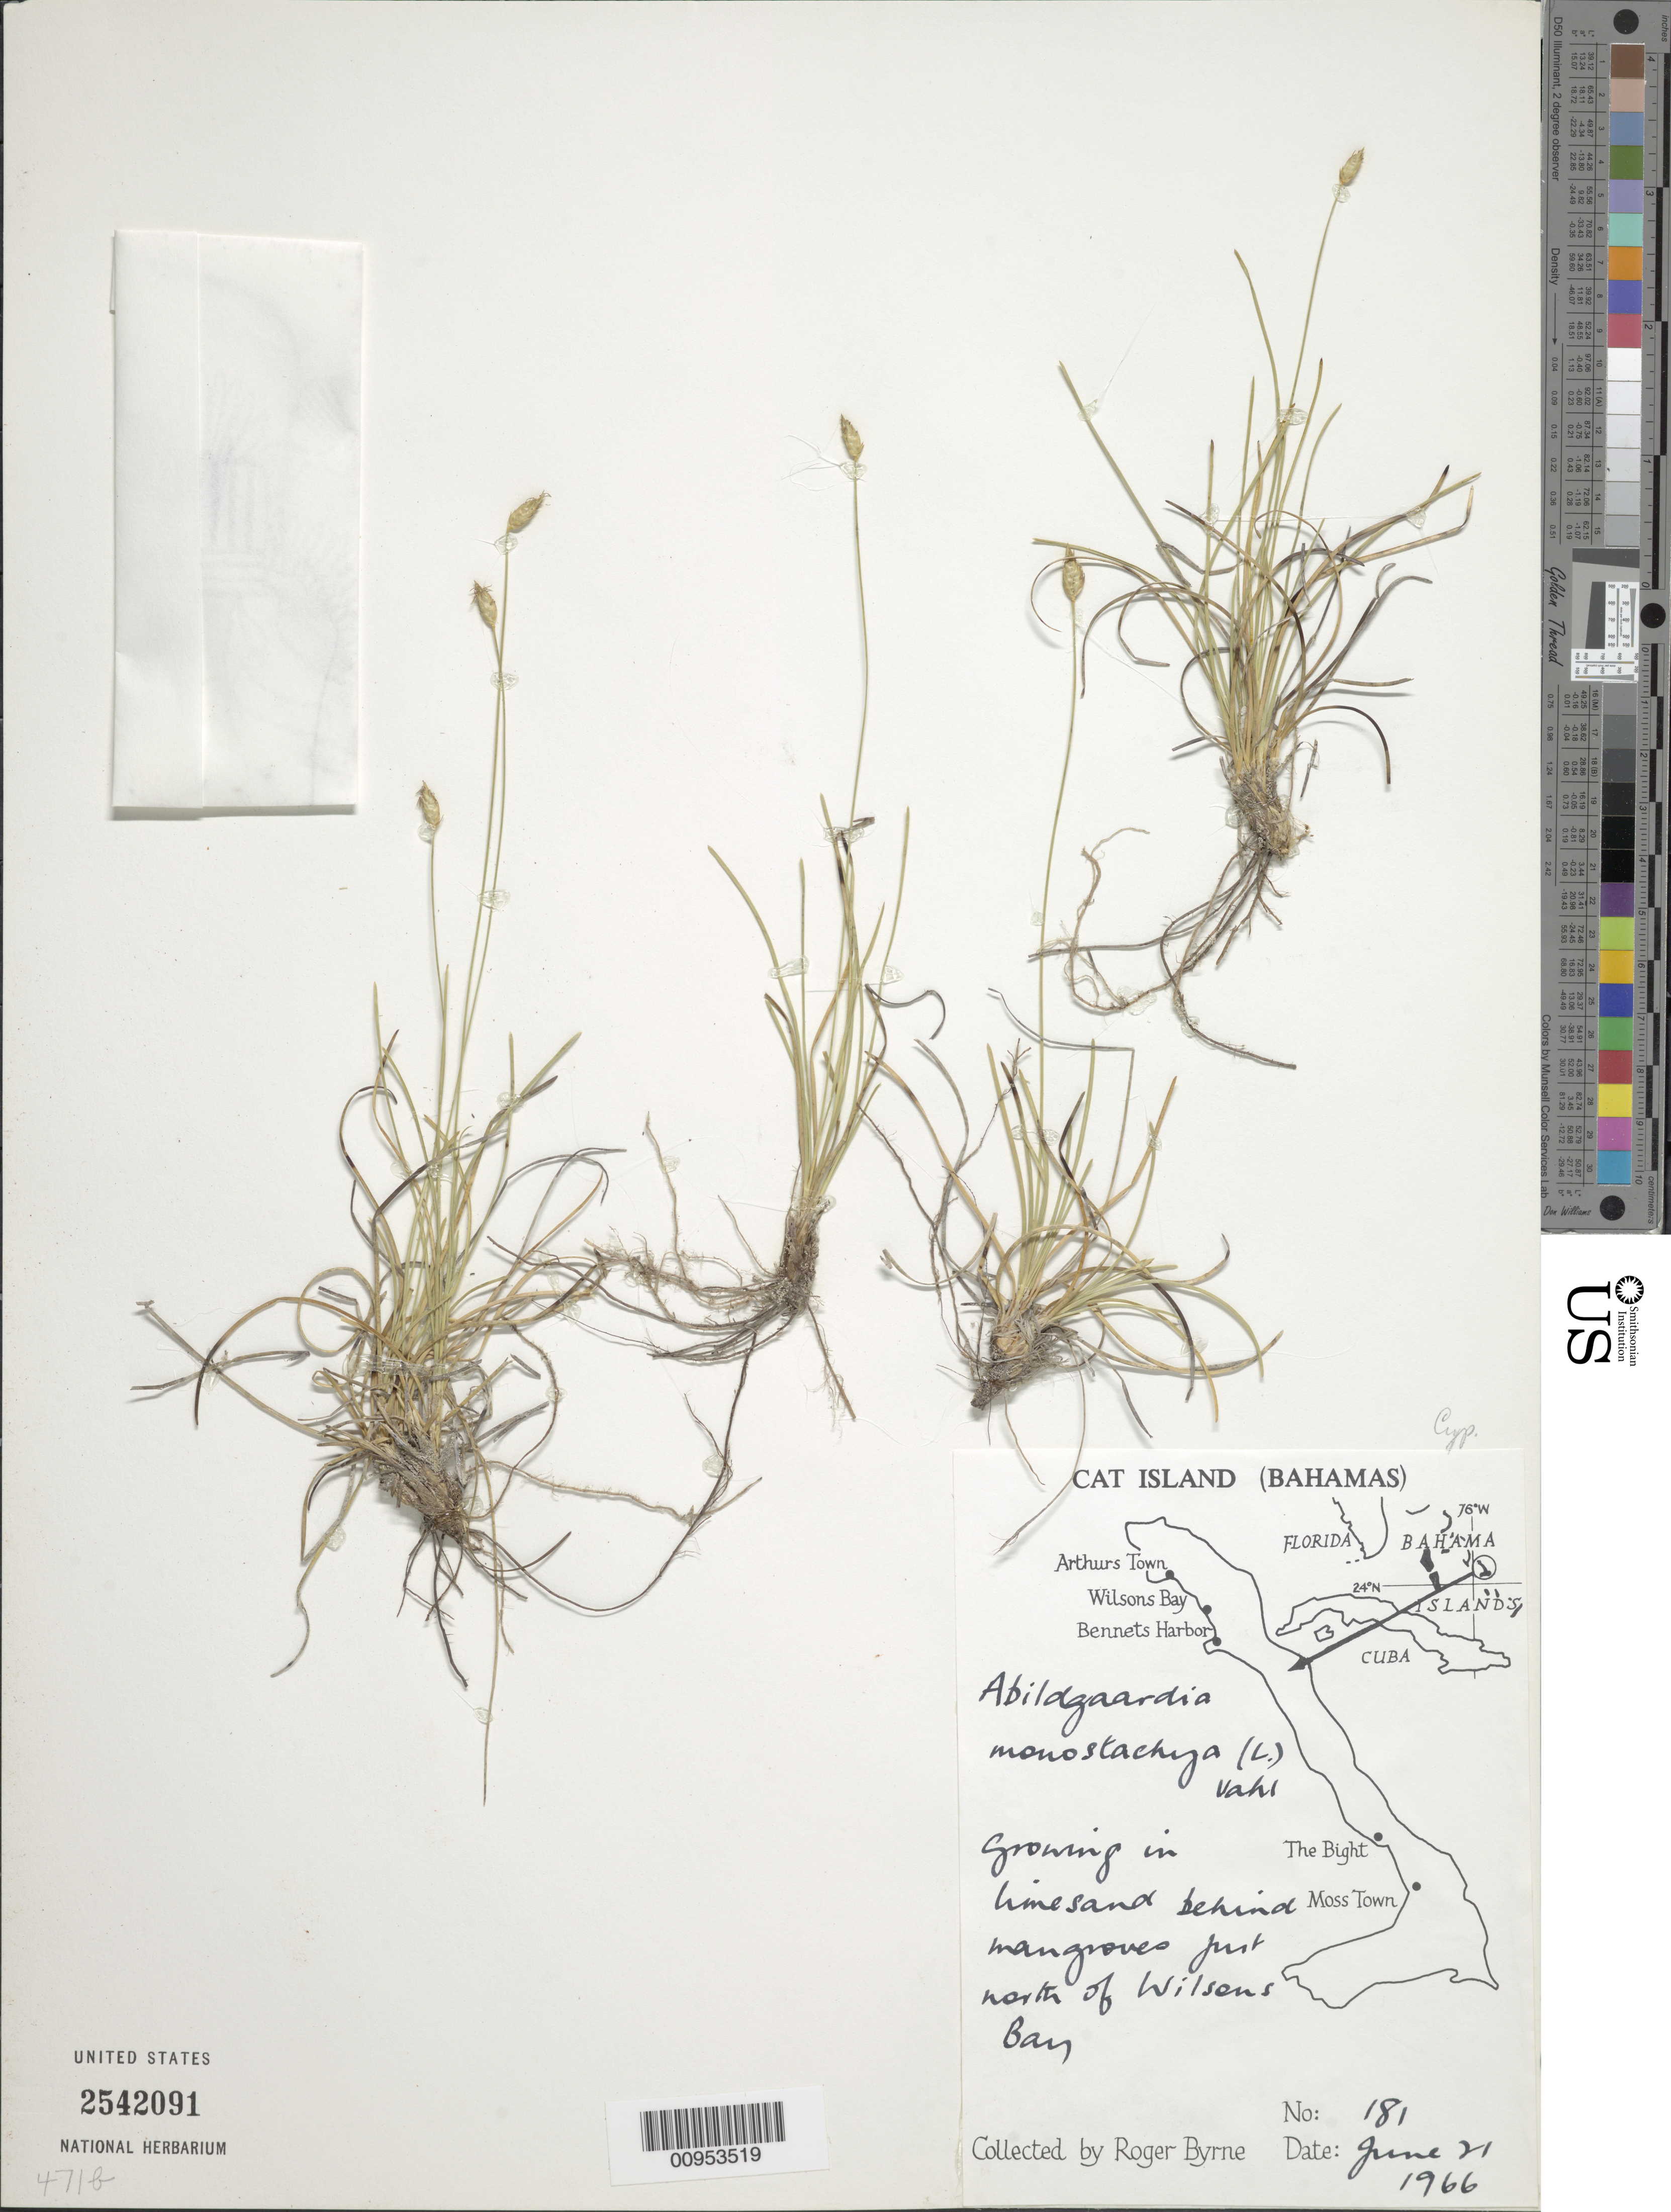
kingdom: Plantae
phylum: Tracheophyta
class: Liliopsida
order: Poales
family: Cyperaceae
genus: Abildgaardia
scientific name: Abildgaardia ovata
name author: (Burm. f.) Kral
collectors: R. Byrne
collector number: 181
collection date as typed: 21 Jun 1966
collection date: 1966-06-21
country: Bahamas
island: Cat Island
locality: Just N of Wilsons Bay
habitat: Growing in limesand behind mangroves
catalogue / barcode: US 2542091